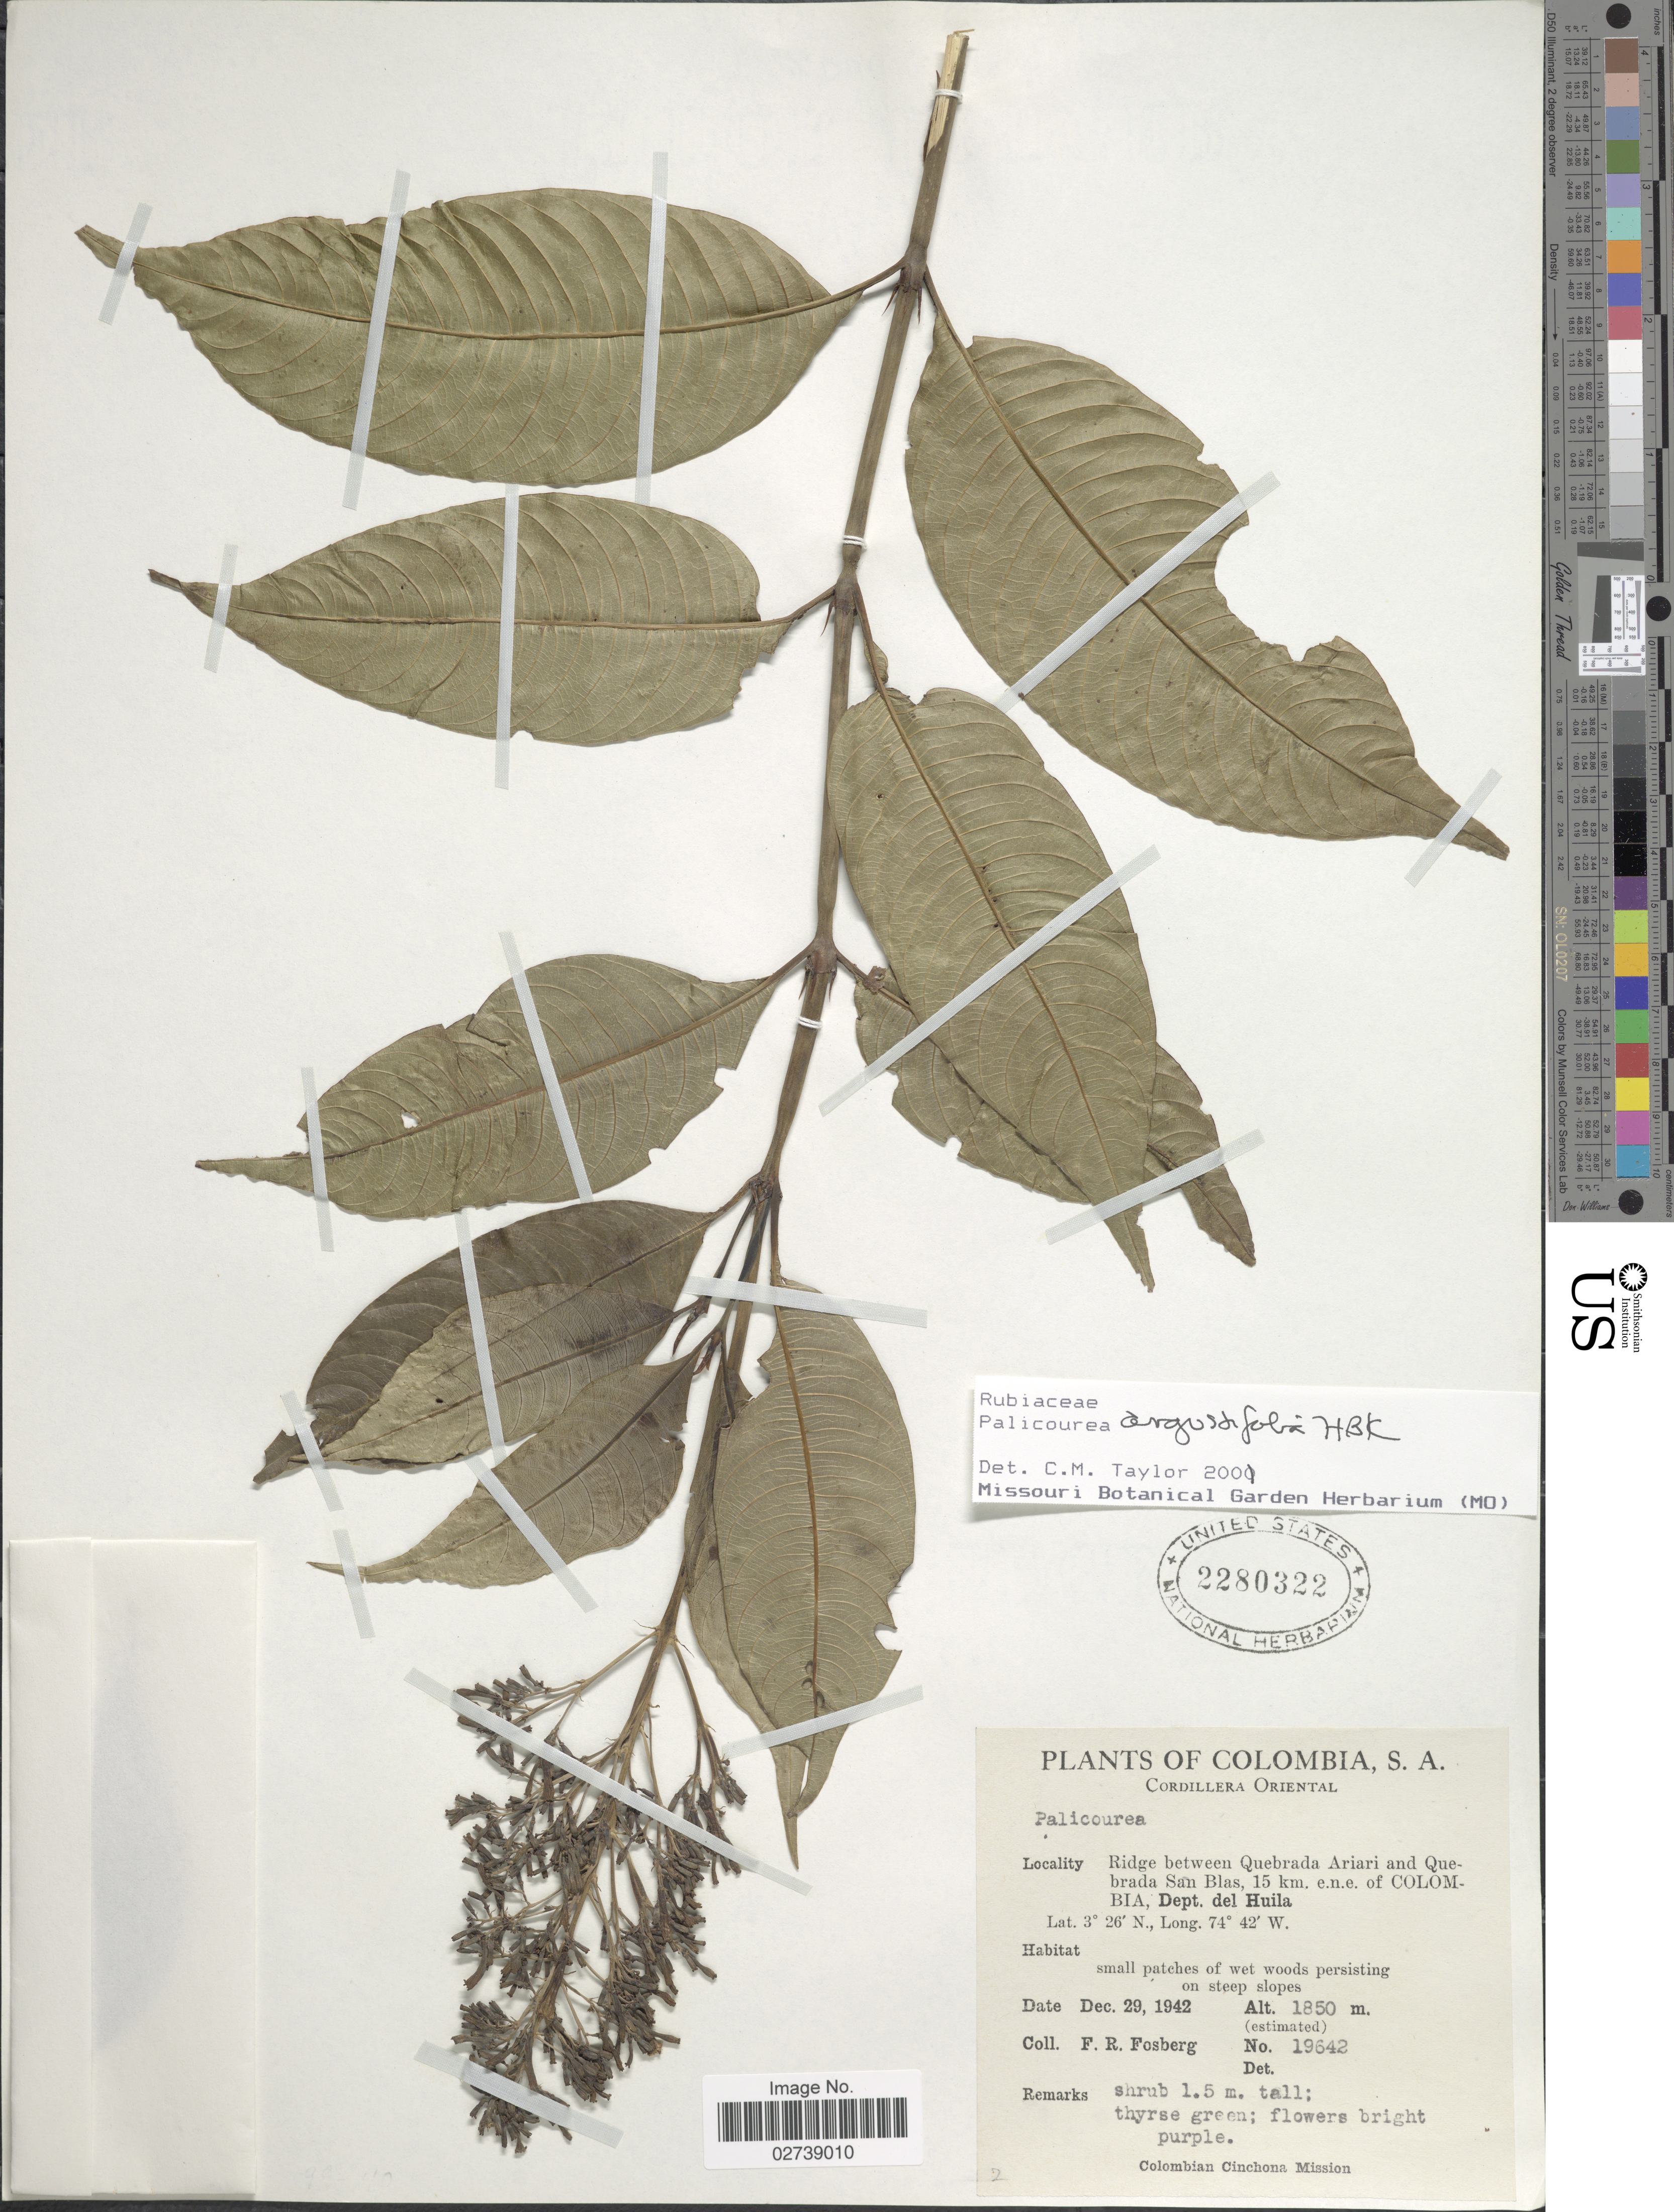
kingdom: Plantae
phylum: Tracheophyta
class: Magnoliopsida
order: Gentianales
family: Rubiaceae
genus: Palicourea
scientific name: Palicourea angustifolia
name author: Kunth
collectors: F. R. Fosberg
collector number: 19642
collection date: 1942-12-29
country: Colombia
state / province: Huila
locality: Ridge between Quebrada Ariari and Quebrada San Blas, 15 km e.n.e. of Colombia, Dept. del Huila.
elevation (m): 1850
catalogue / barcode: US 2280322